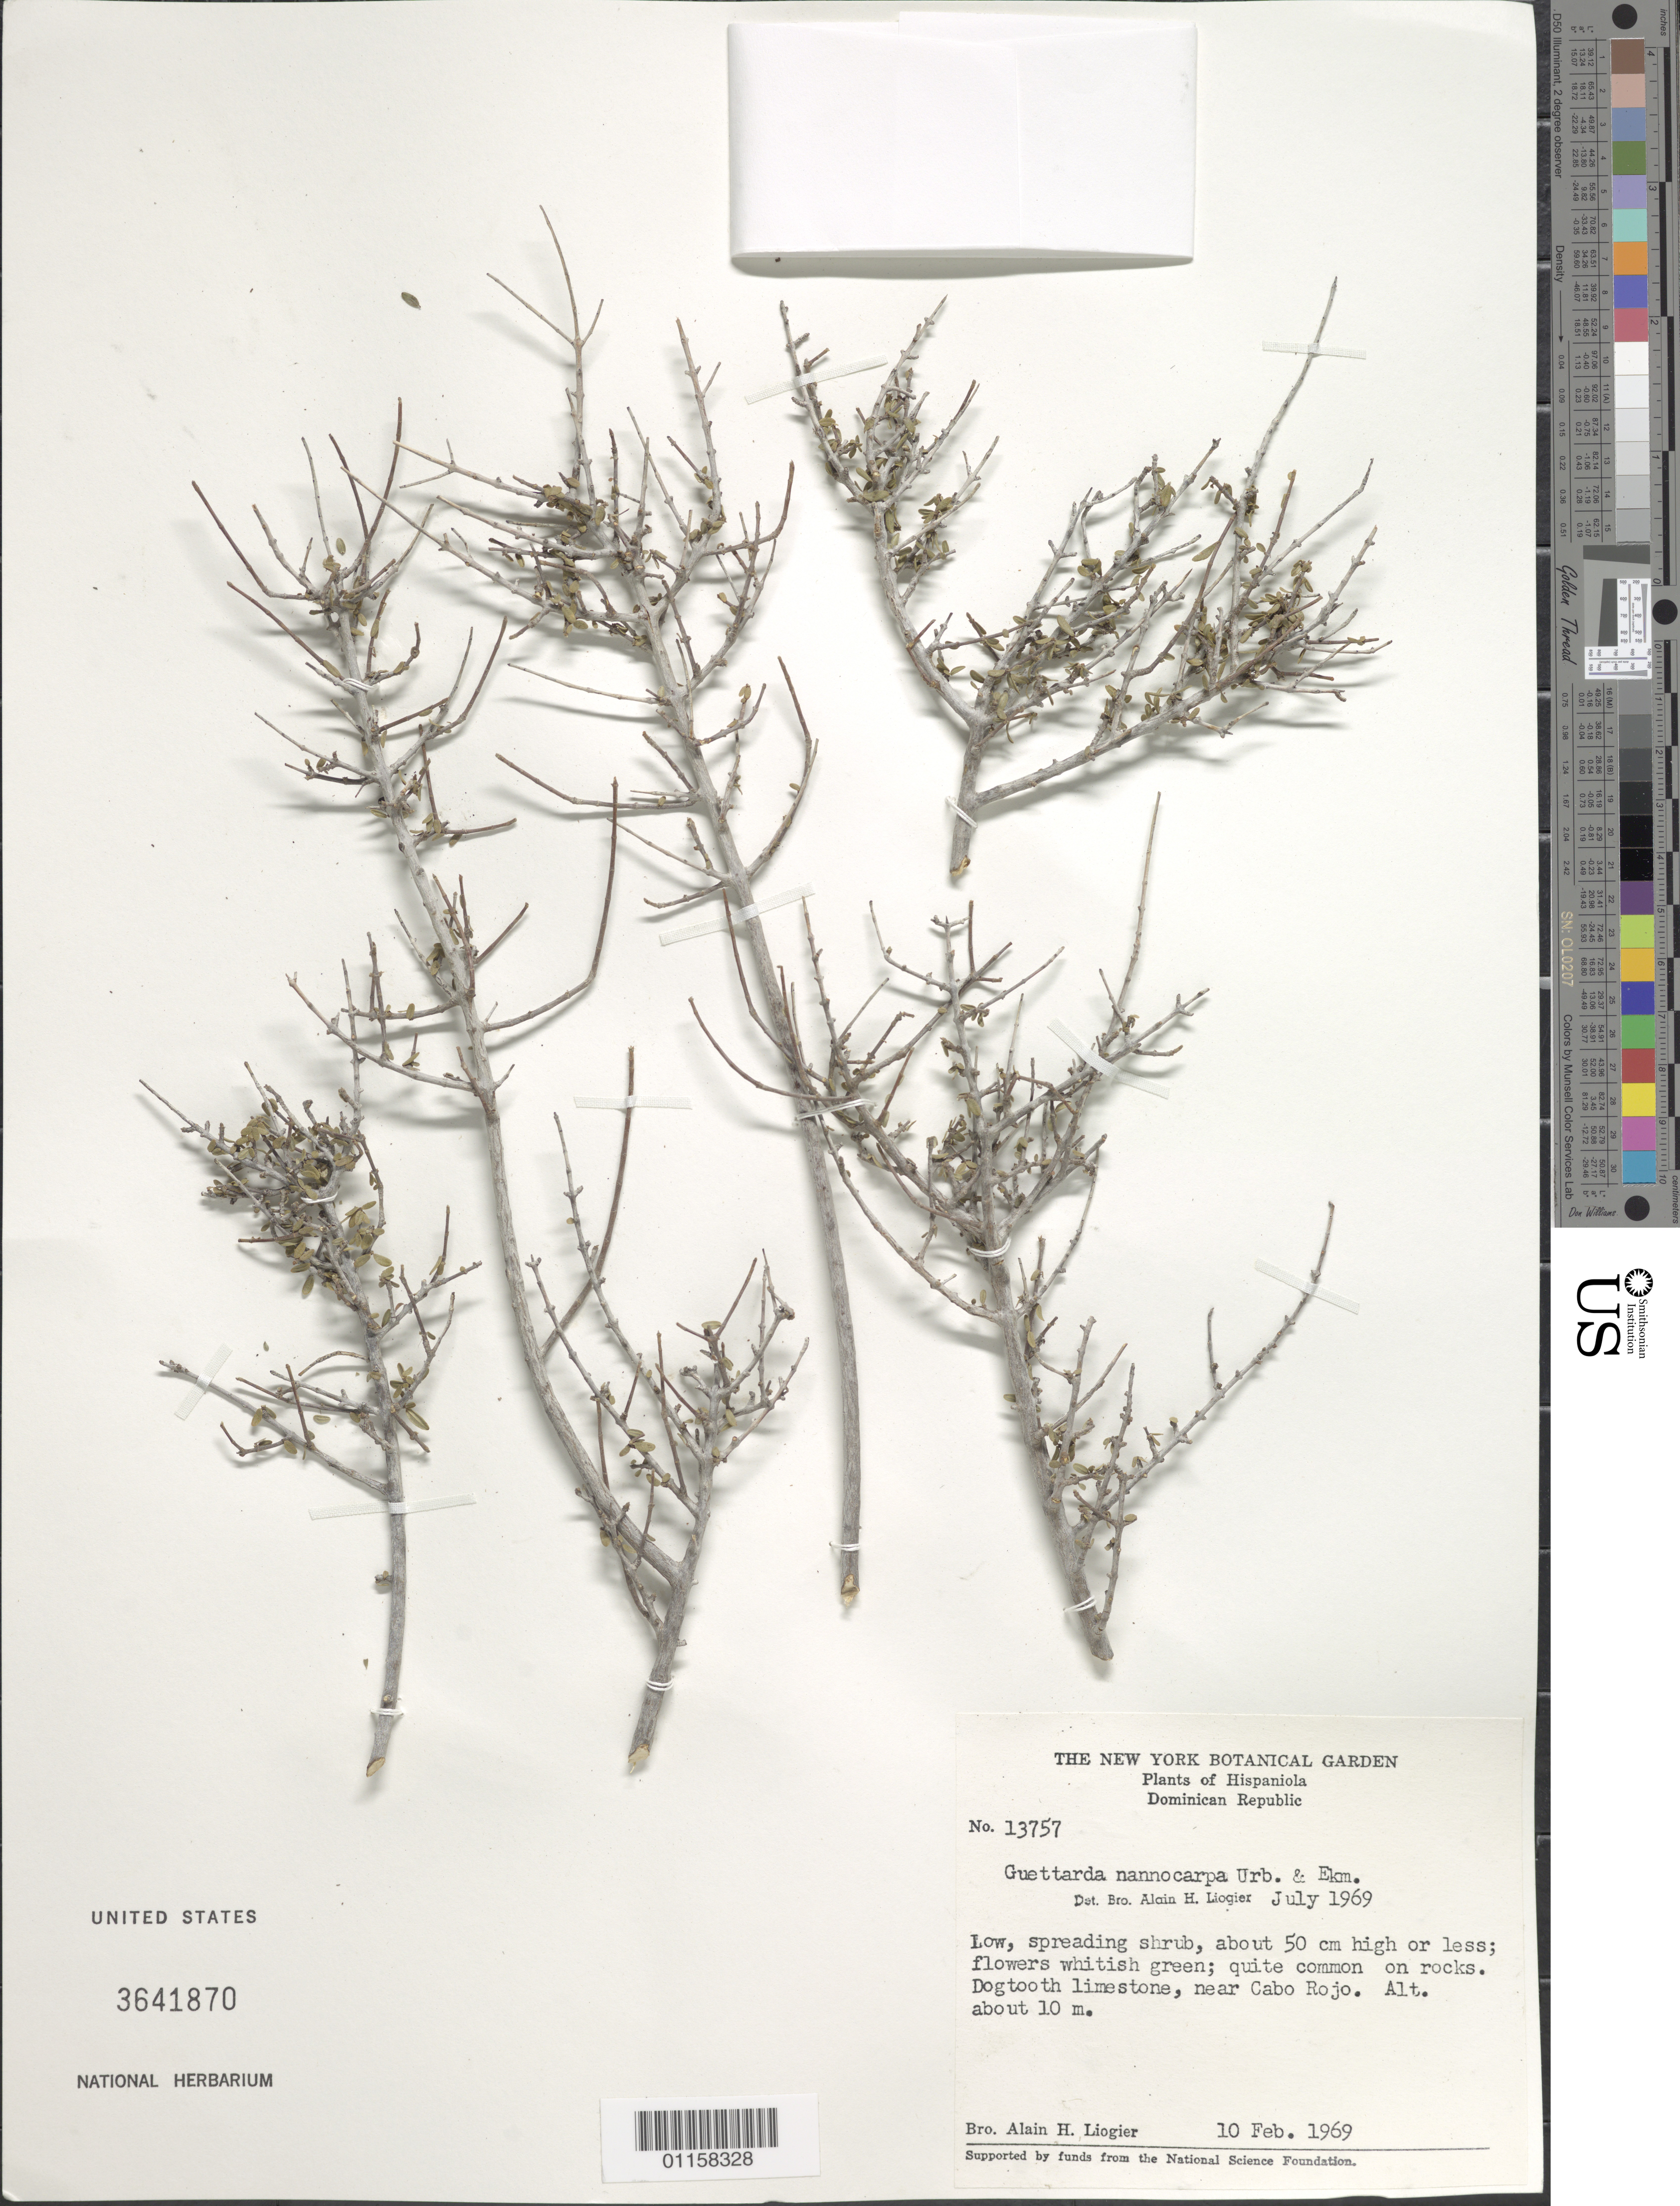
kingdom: Plantae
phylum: Tracheophyta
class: Magnoliopsida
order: Gentianales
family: Rubiaceae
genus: Guettarda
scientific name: Guettarda nannocarpa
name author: Urb. & Ekman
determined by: Liogier, Alain H.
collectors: A. H. Liogier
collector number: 13757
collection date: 1969-02-10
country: Dominican Republic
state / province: Pedernales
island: Hispaniola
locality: Cabo Rojo, near.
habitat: Dogtooth limestone; quite common on rocks.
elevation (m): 10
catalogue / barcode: US 3641870